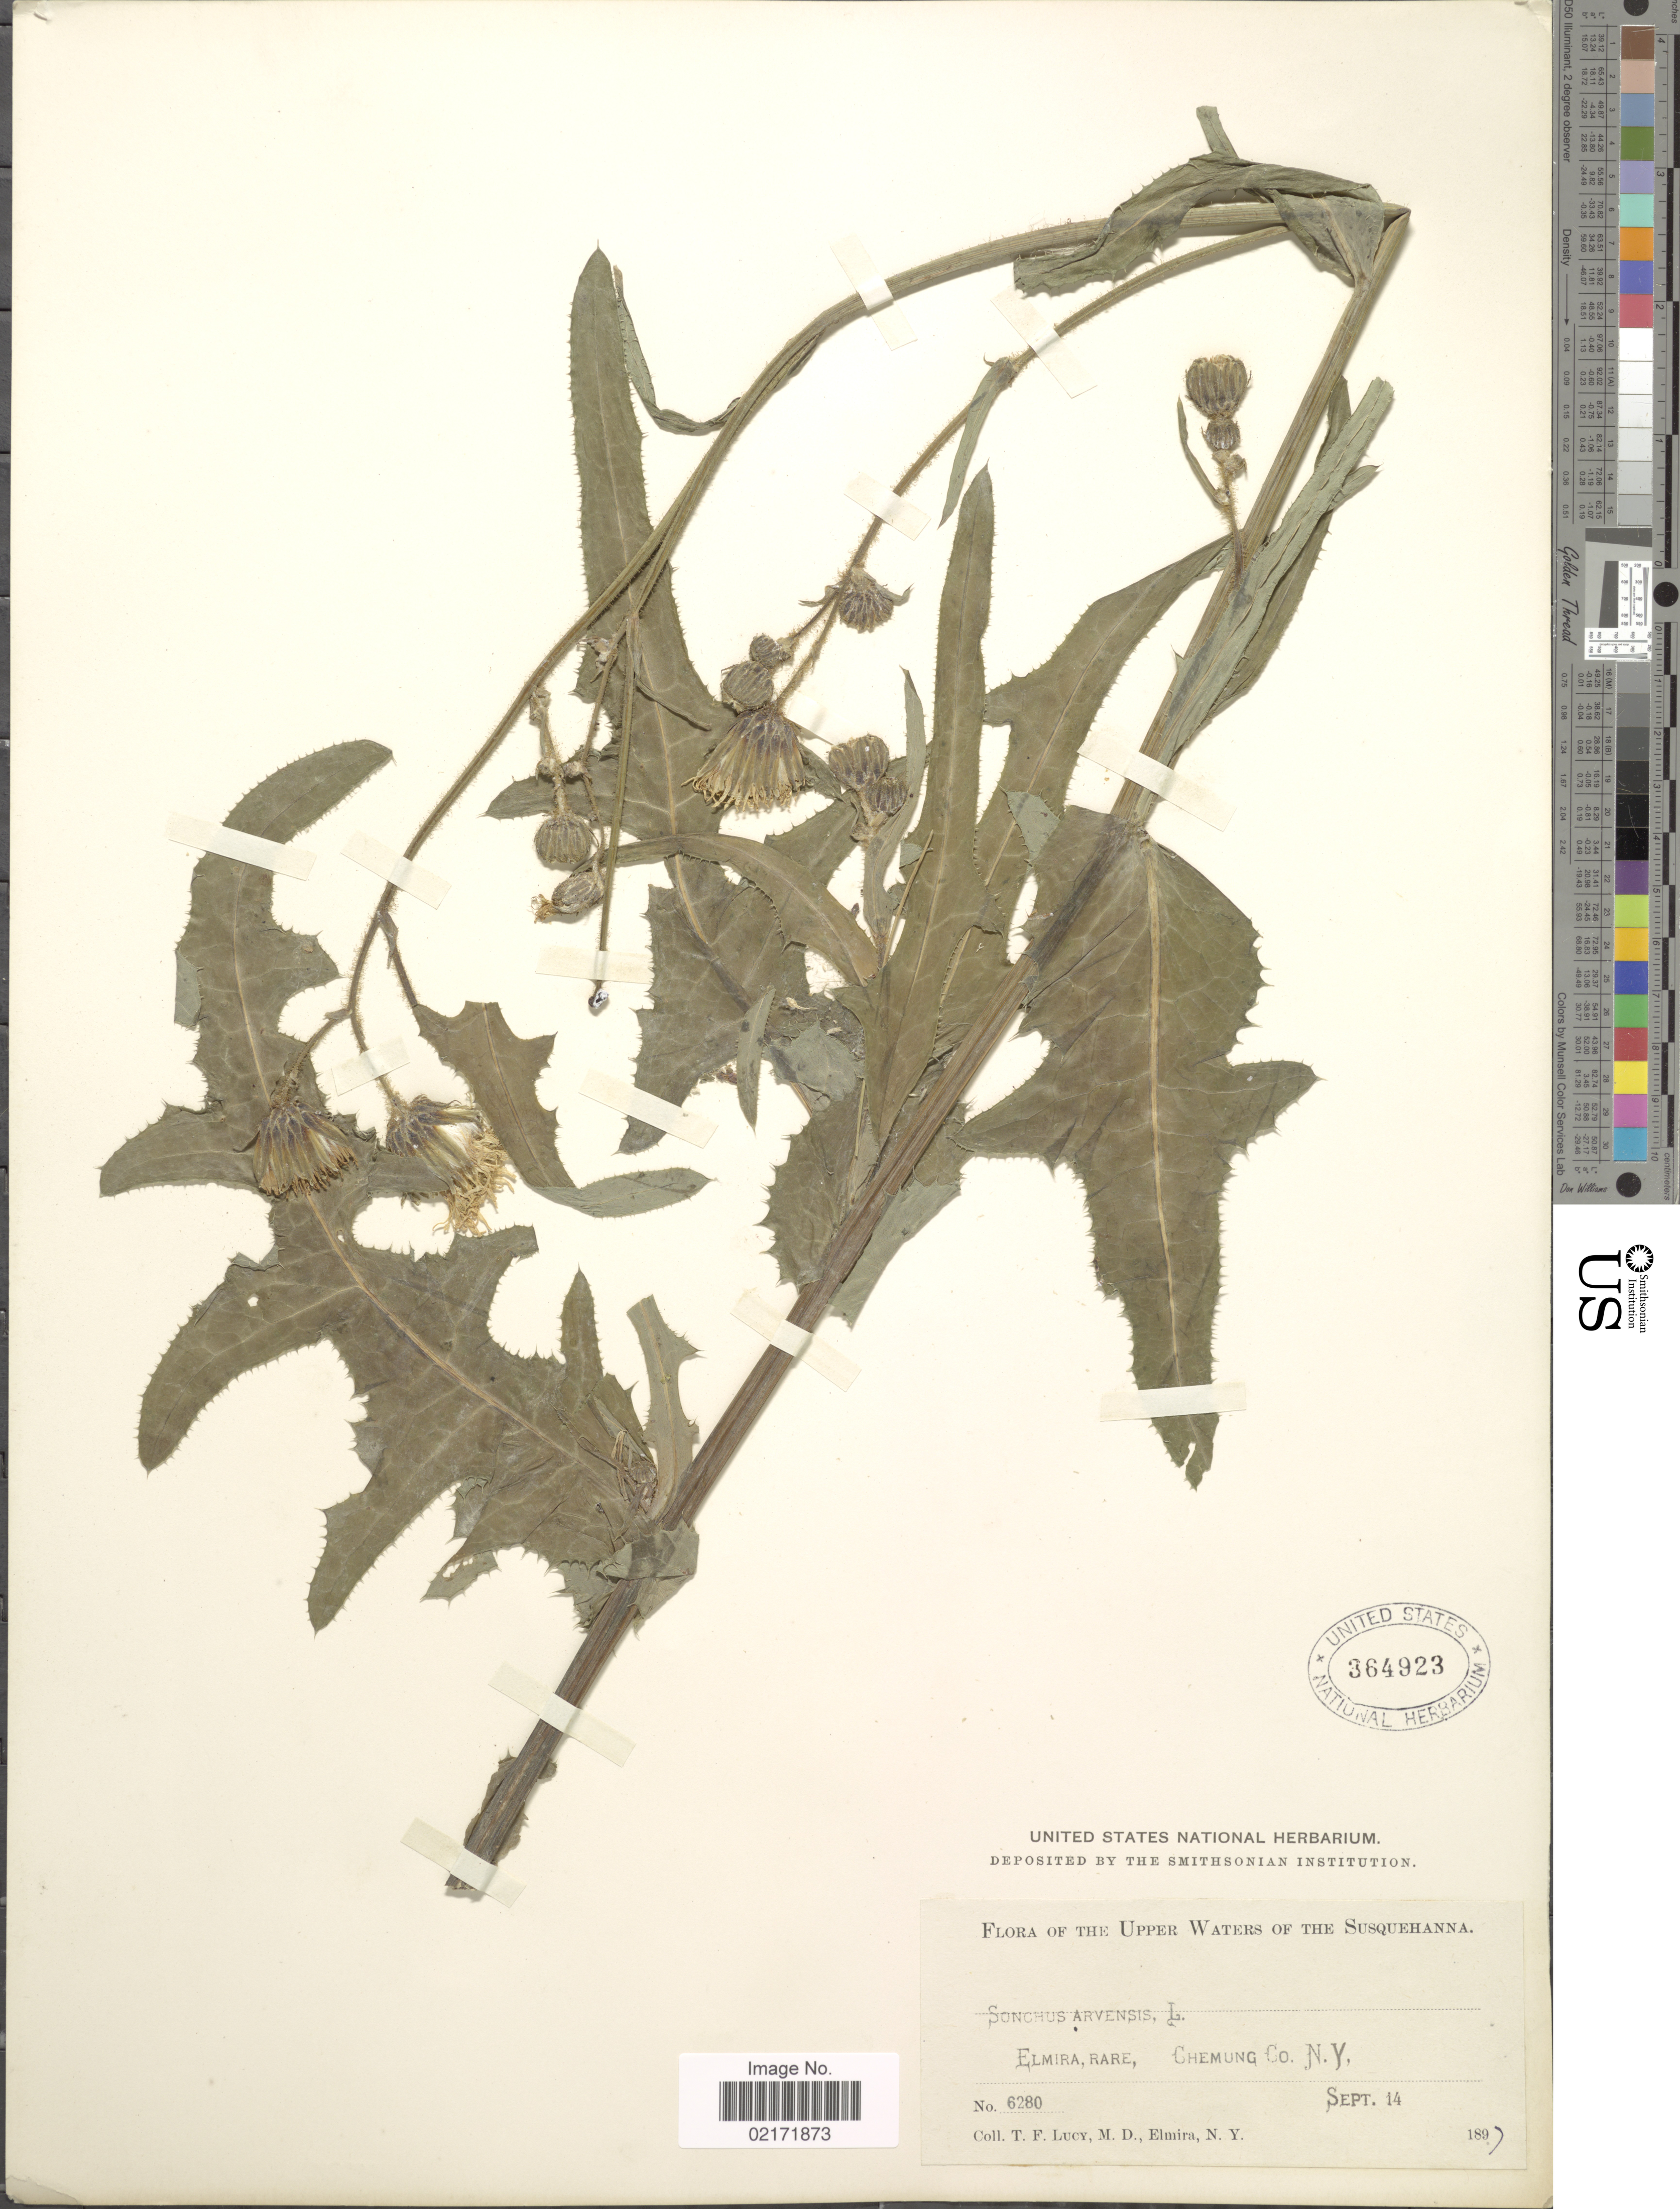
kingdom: Plantae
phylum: Tracheophyta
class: Magnoliopsida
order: Asterales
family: Asteraceae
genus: Sonchus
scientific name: Sonchus arvensis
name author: L.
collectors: T. Lucy & M. Elmira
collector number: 6280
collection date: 1897-09-14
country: United States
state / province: New York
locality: The Upper Waters of the Susquehanna, Elmira, rare, Chemung Co.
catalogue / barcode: US 364923